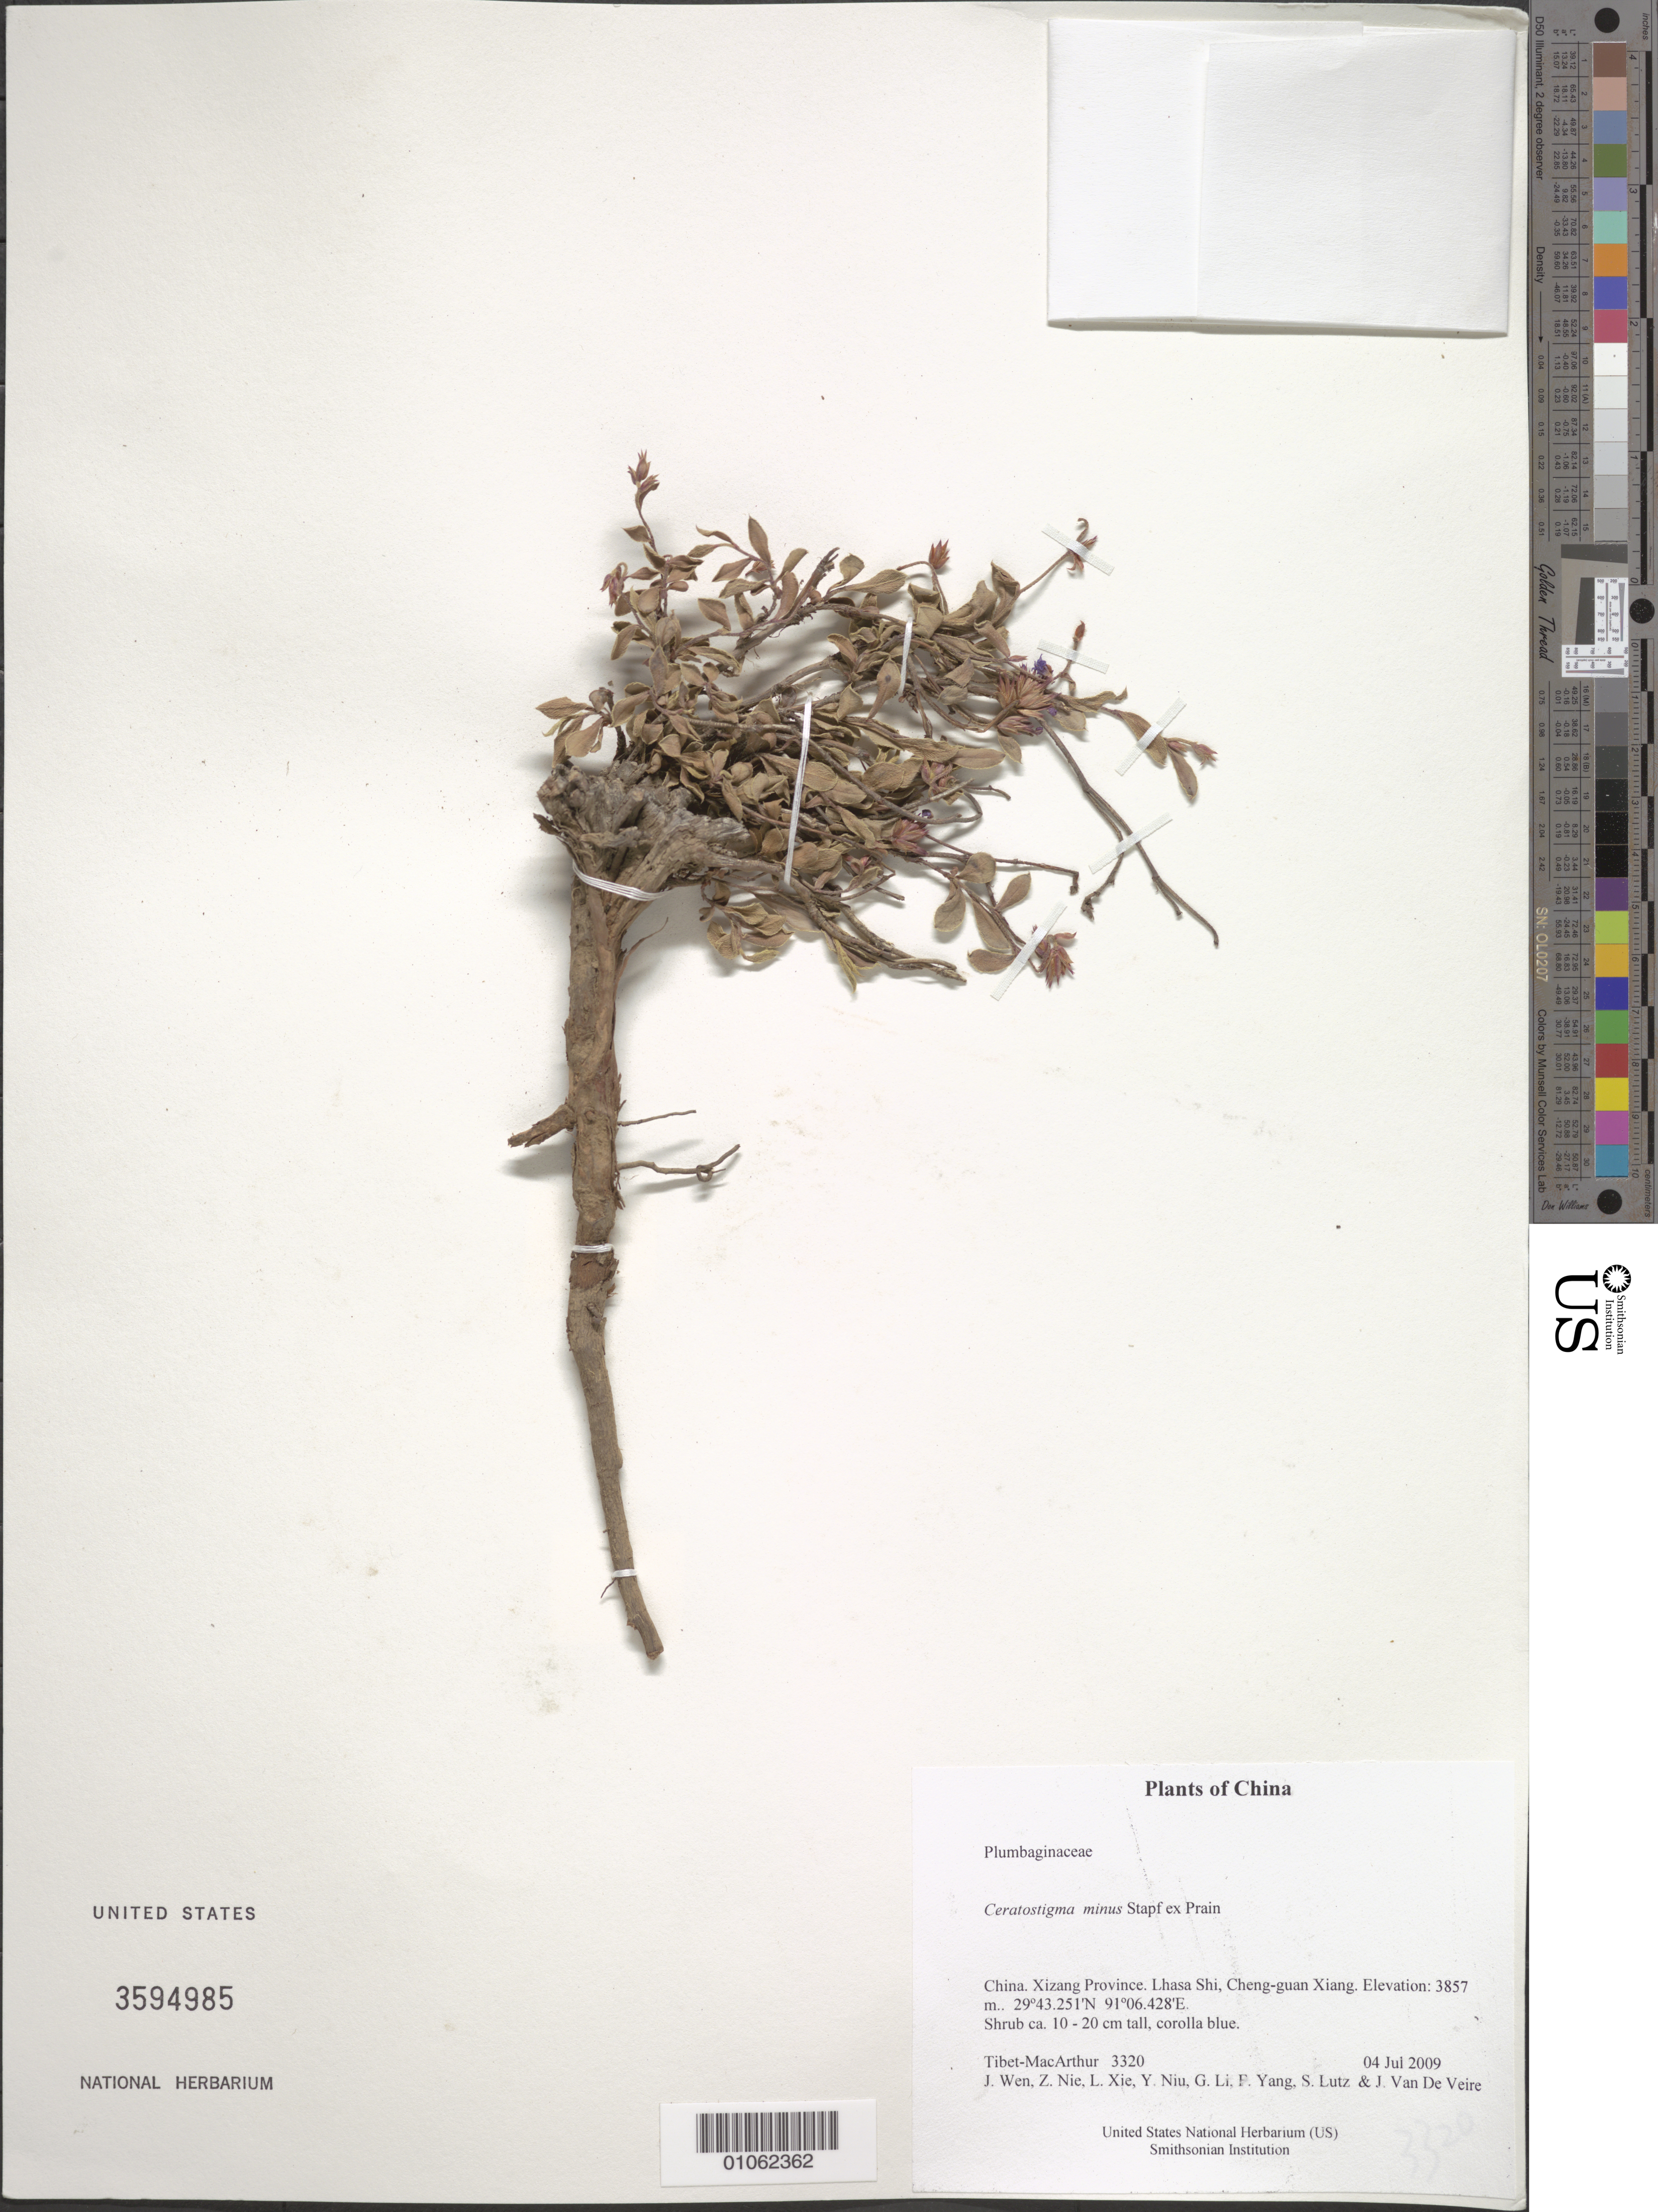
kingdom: Plantae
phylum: Tracheophyta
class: Magnoliopsida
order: Caryophyllales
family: Plumbaginaceae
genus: Ceratostigma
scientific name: Ceratostigma minus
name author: Stapf ex Prain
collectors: Tibet-MacArthur, J. Wen, Z. Nie, L. Xie, Y. Niu, G. Li, F. Yang, S. Lutz & J. Van De Veire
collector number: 3320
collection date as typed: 04 Jul 2009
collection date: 2009-07-04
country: China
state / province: Xizang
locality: Lhasa Shi, Cheng-guan Xiang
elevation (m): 3857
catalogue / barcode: US 3594985